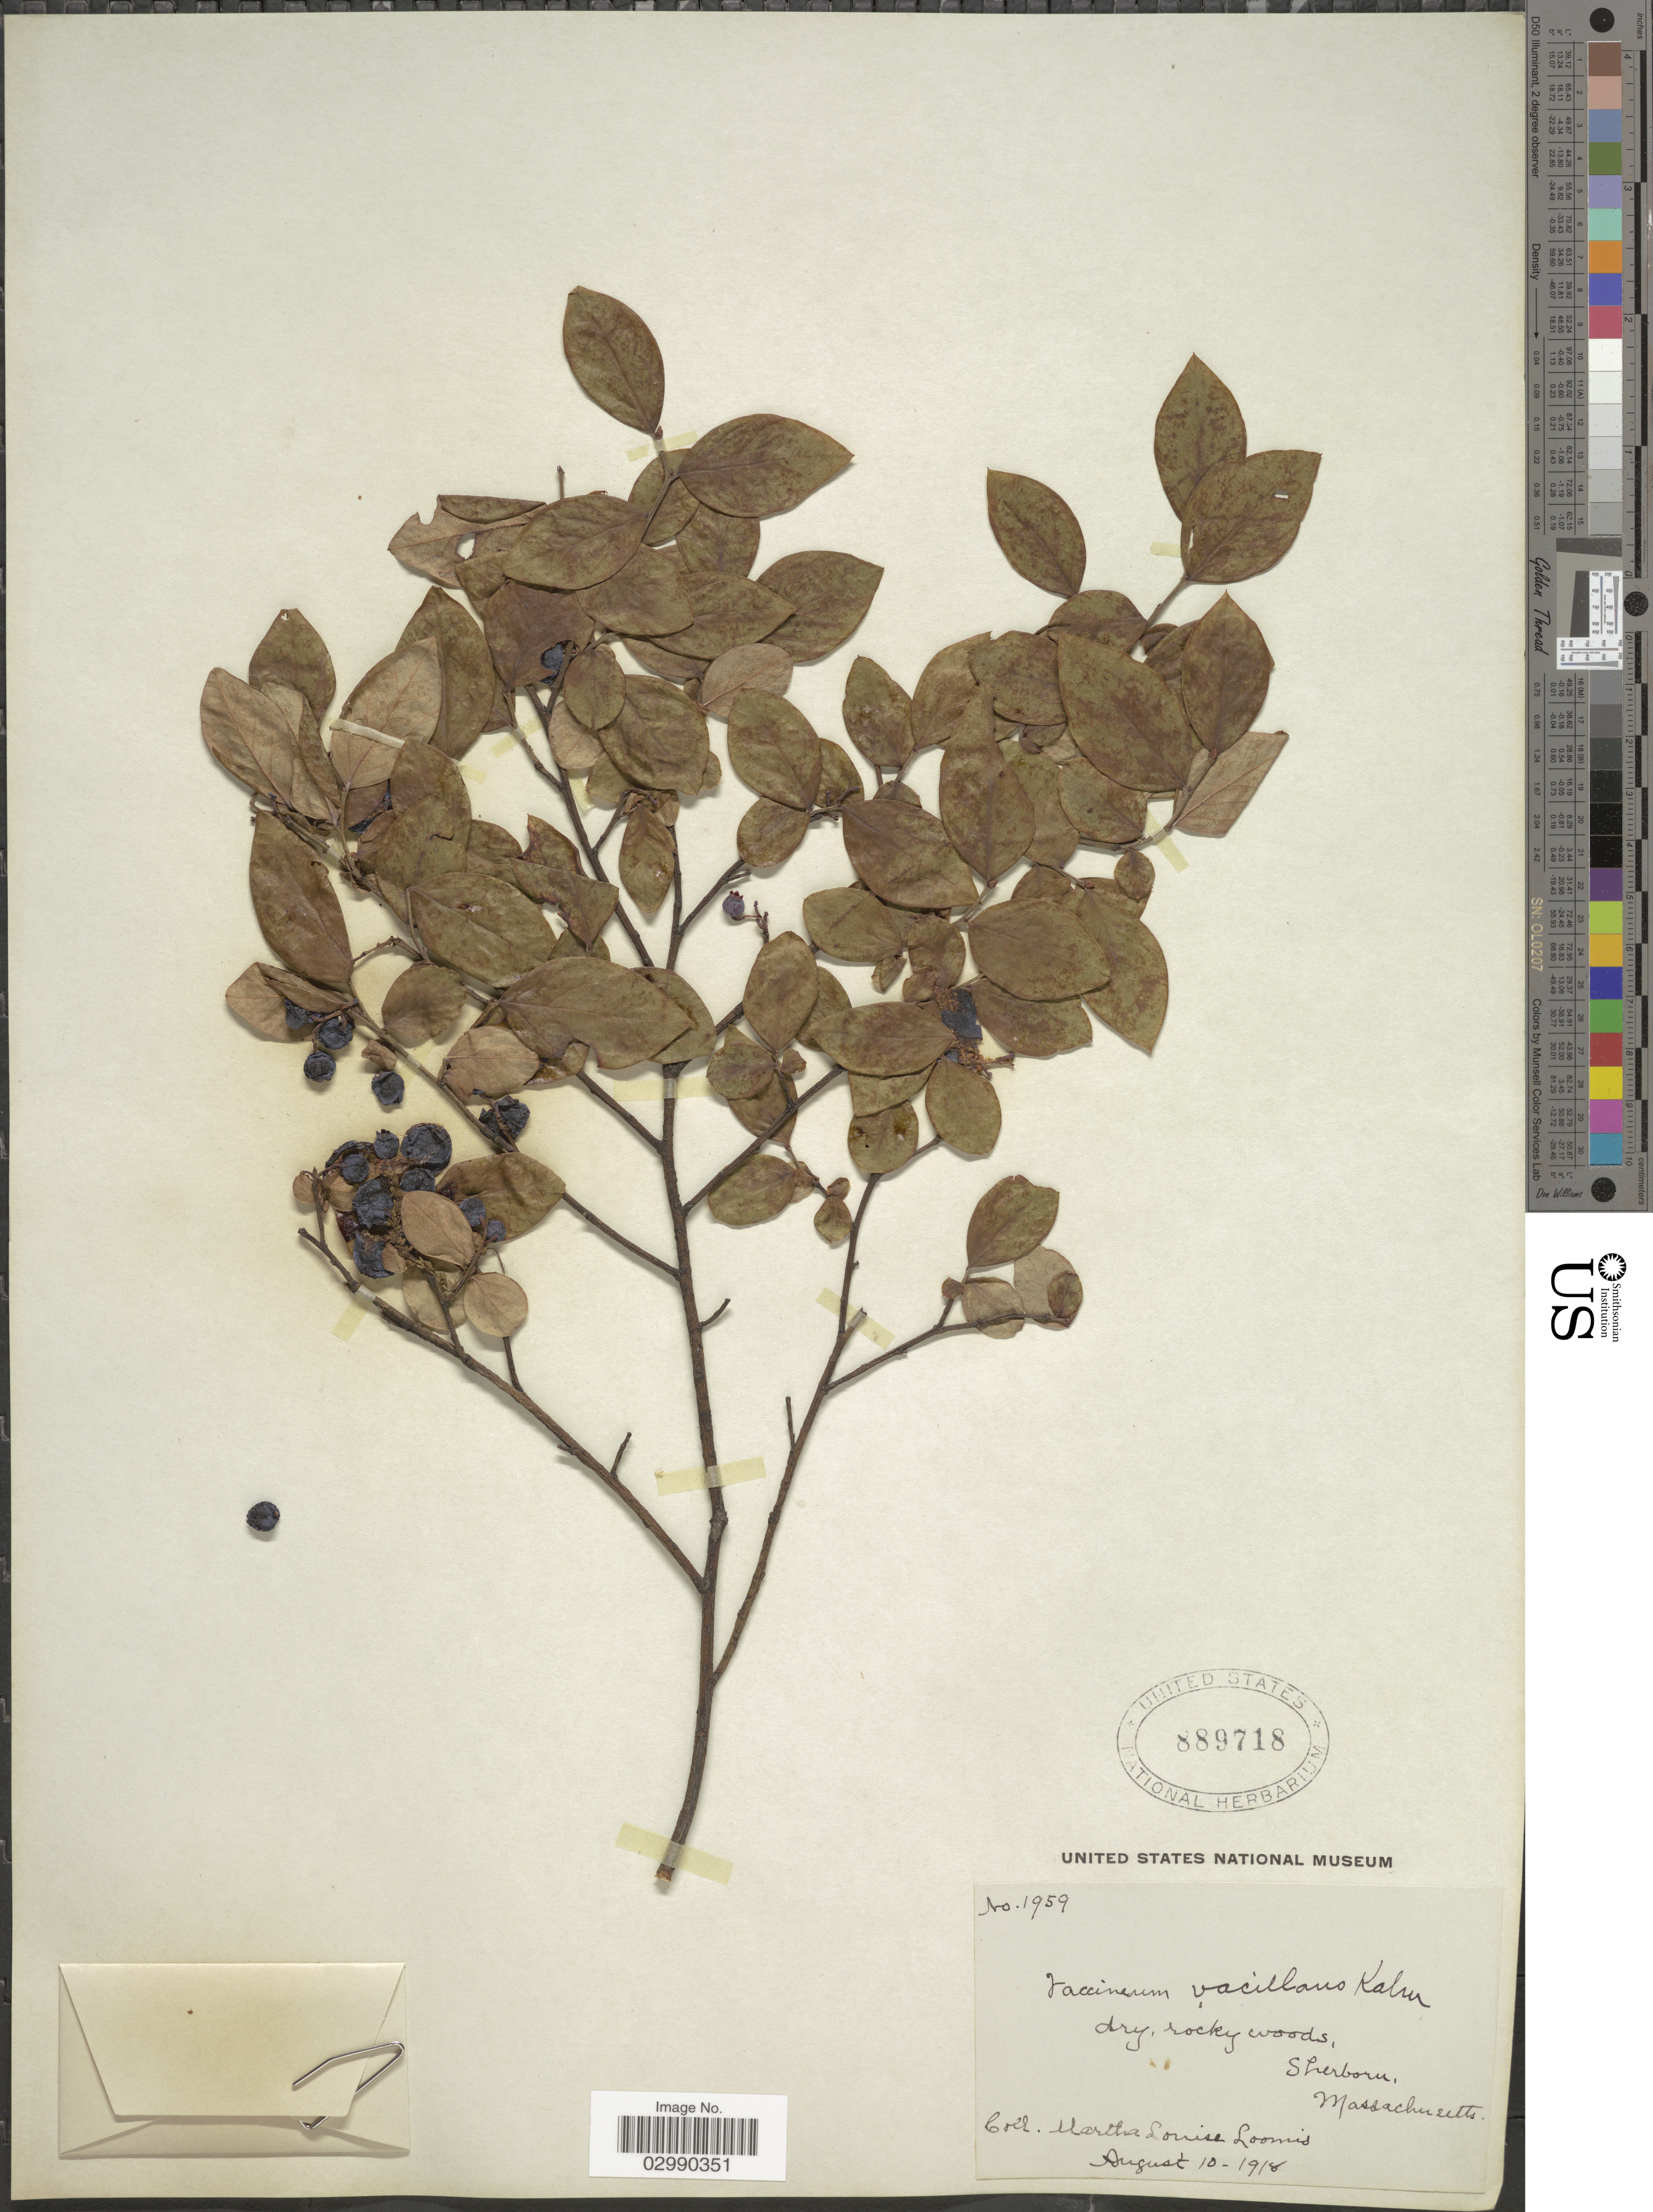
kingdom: Plantae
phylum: Tracheophyta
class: Magnoliopsida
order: Ericales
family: Ericaceae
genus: Vaccinium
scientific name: Vaccinium vacillans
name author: Kalm ex Torr.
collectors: M. L. Loomis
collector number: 1959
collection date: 1918-08-10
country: United States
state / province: Massachusetts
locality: Sherborn.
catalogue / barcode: US 889718